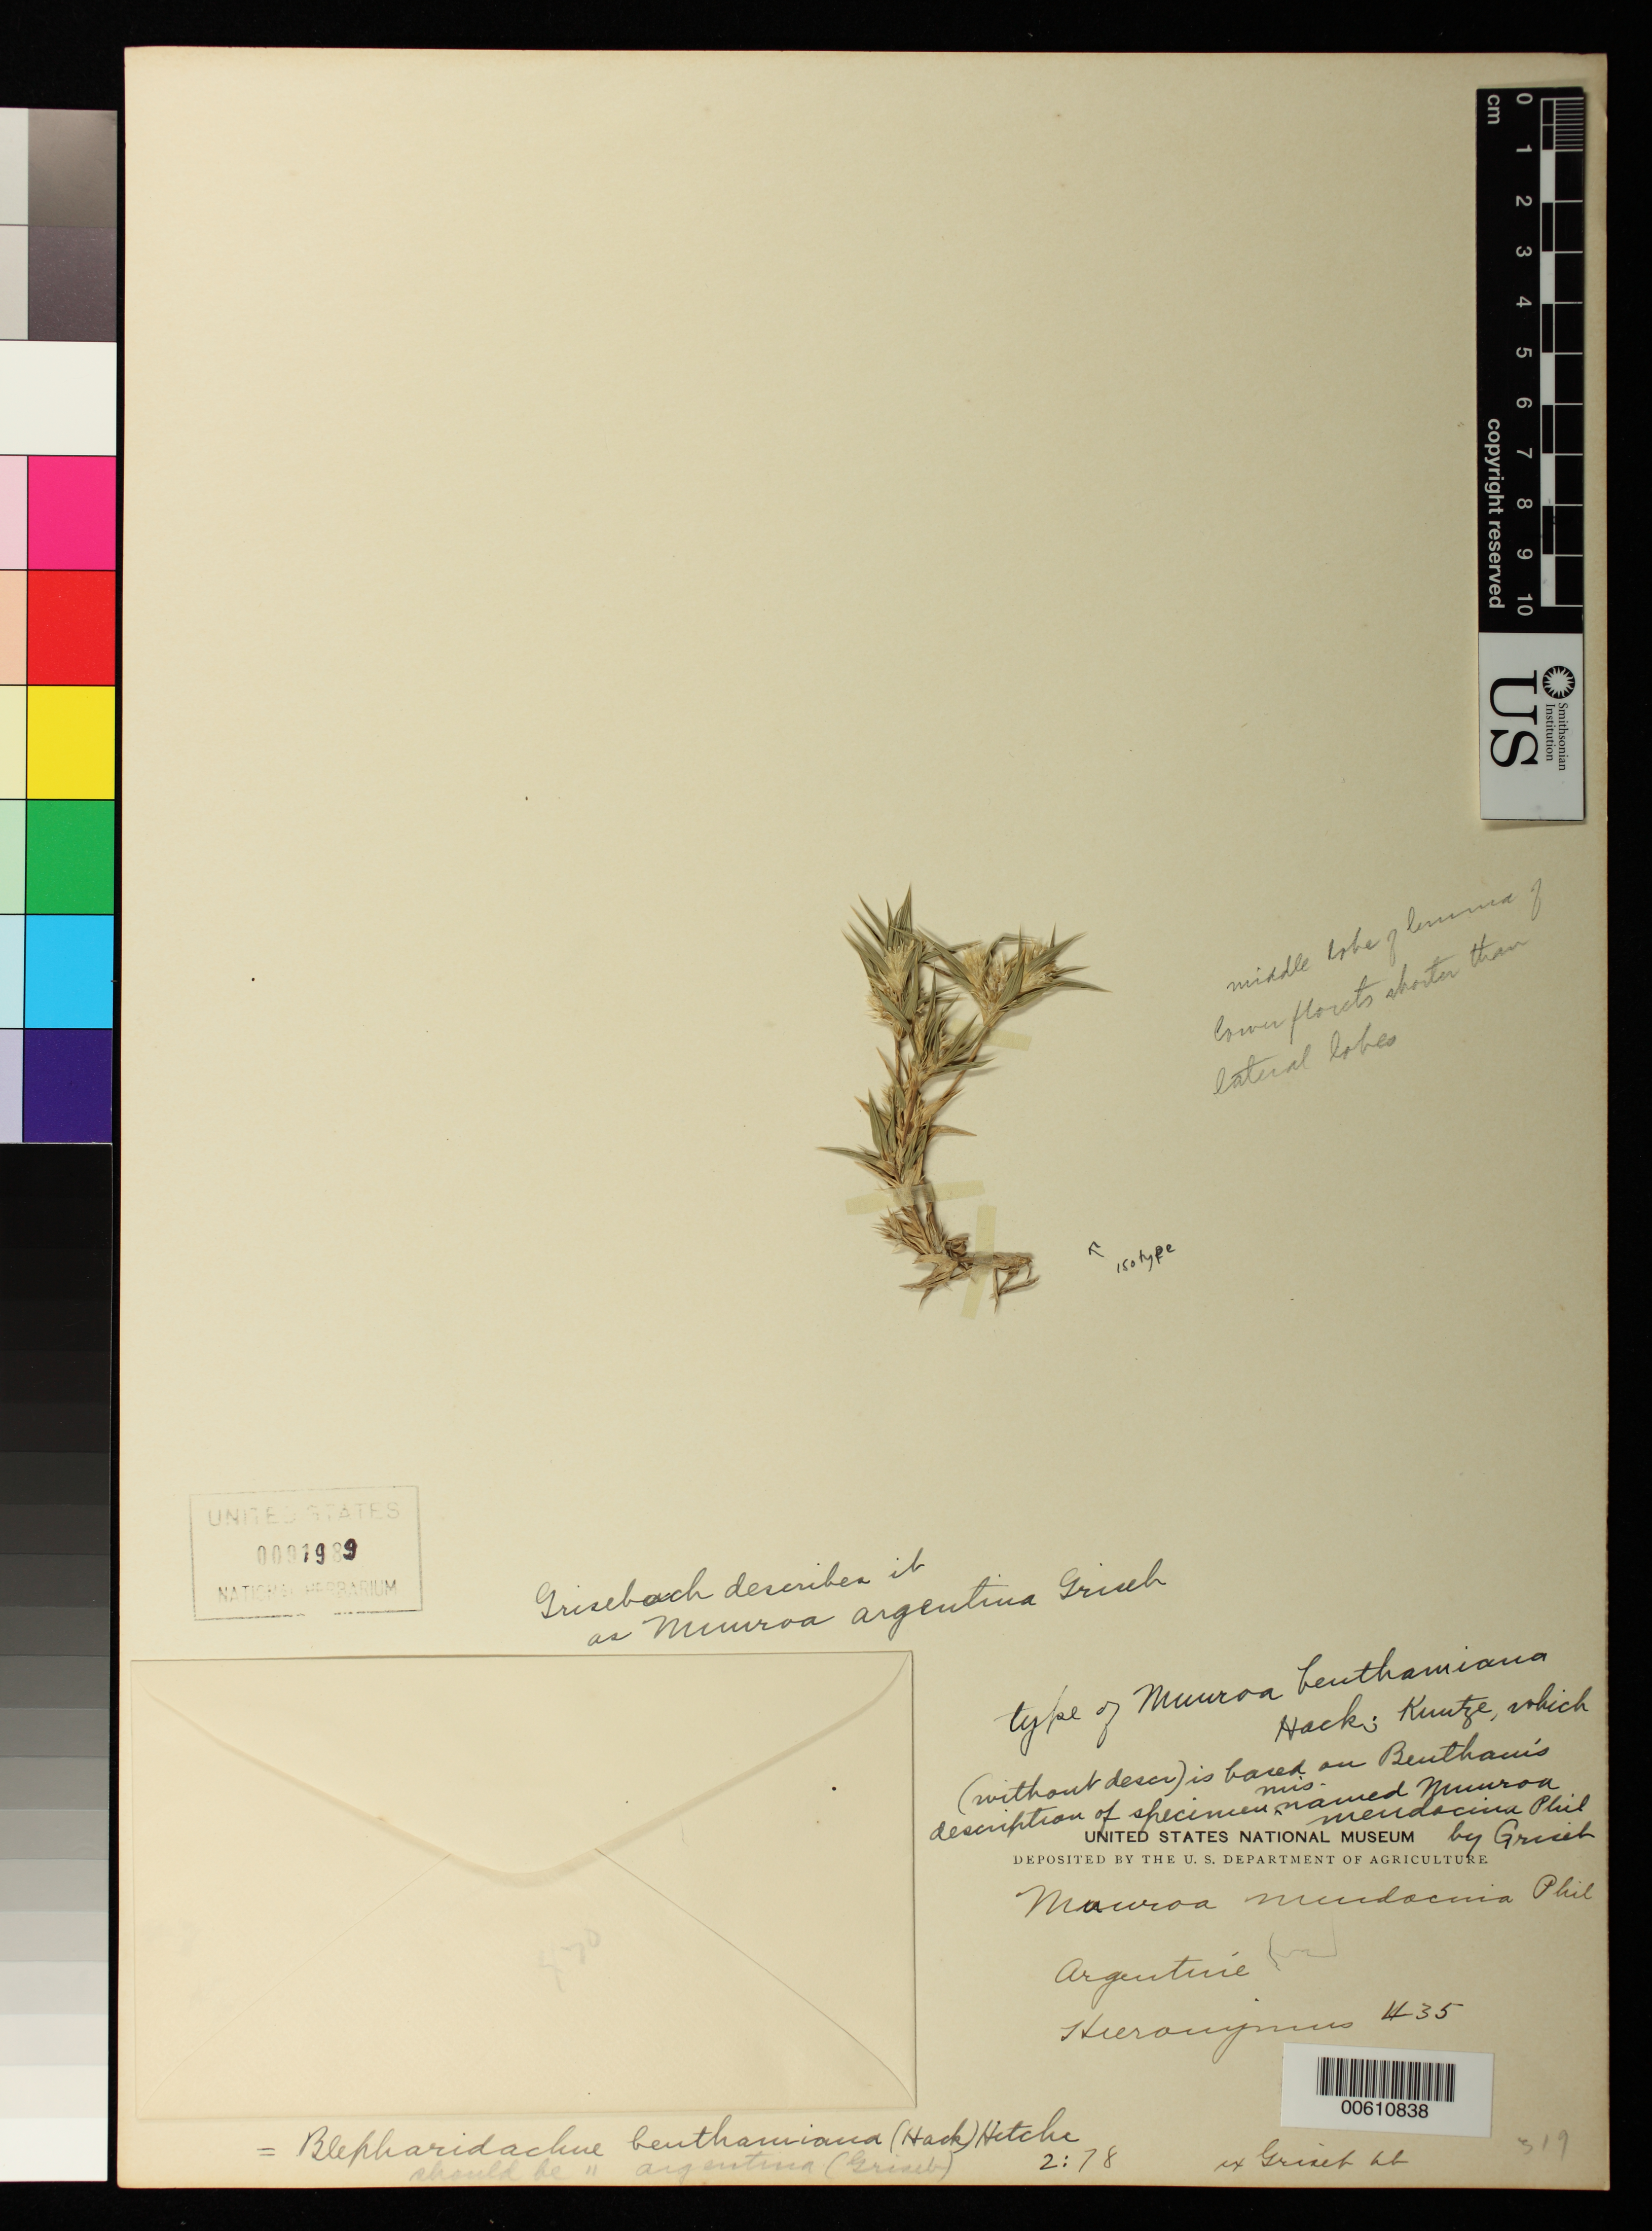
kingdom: Plantae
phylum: Tracheophyta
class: Liliopsida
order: Poales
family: Poaceae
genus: Munroa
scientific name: Munroa benthamiana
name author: Hack. ex Kuntze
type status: Syntype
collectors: G. H. Hieronymus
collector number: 435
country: Argentina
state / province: Córdoba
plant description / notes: Fragment of type specimen ex unknown herbarium.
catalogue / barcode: US 91989